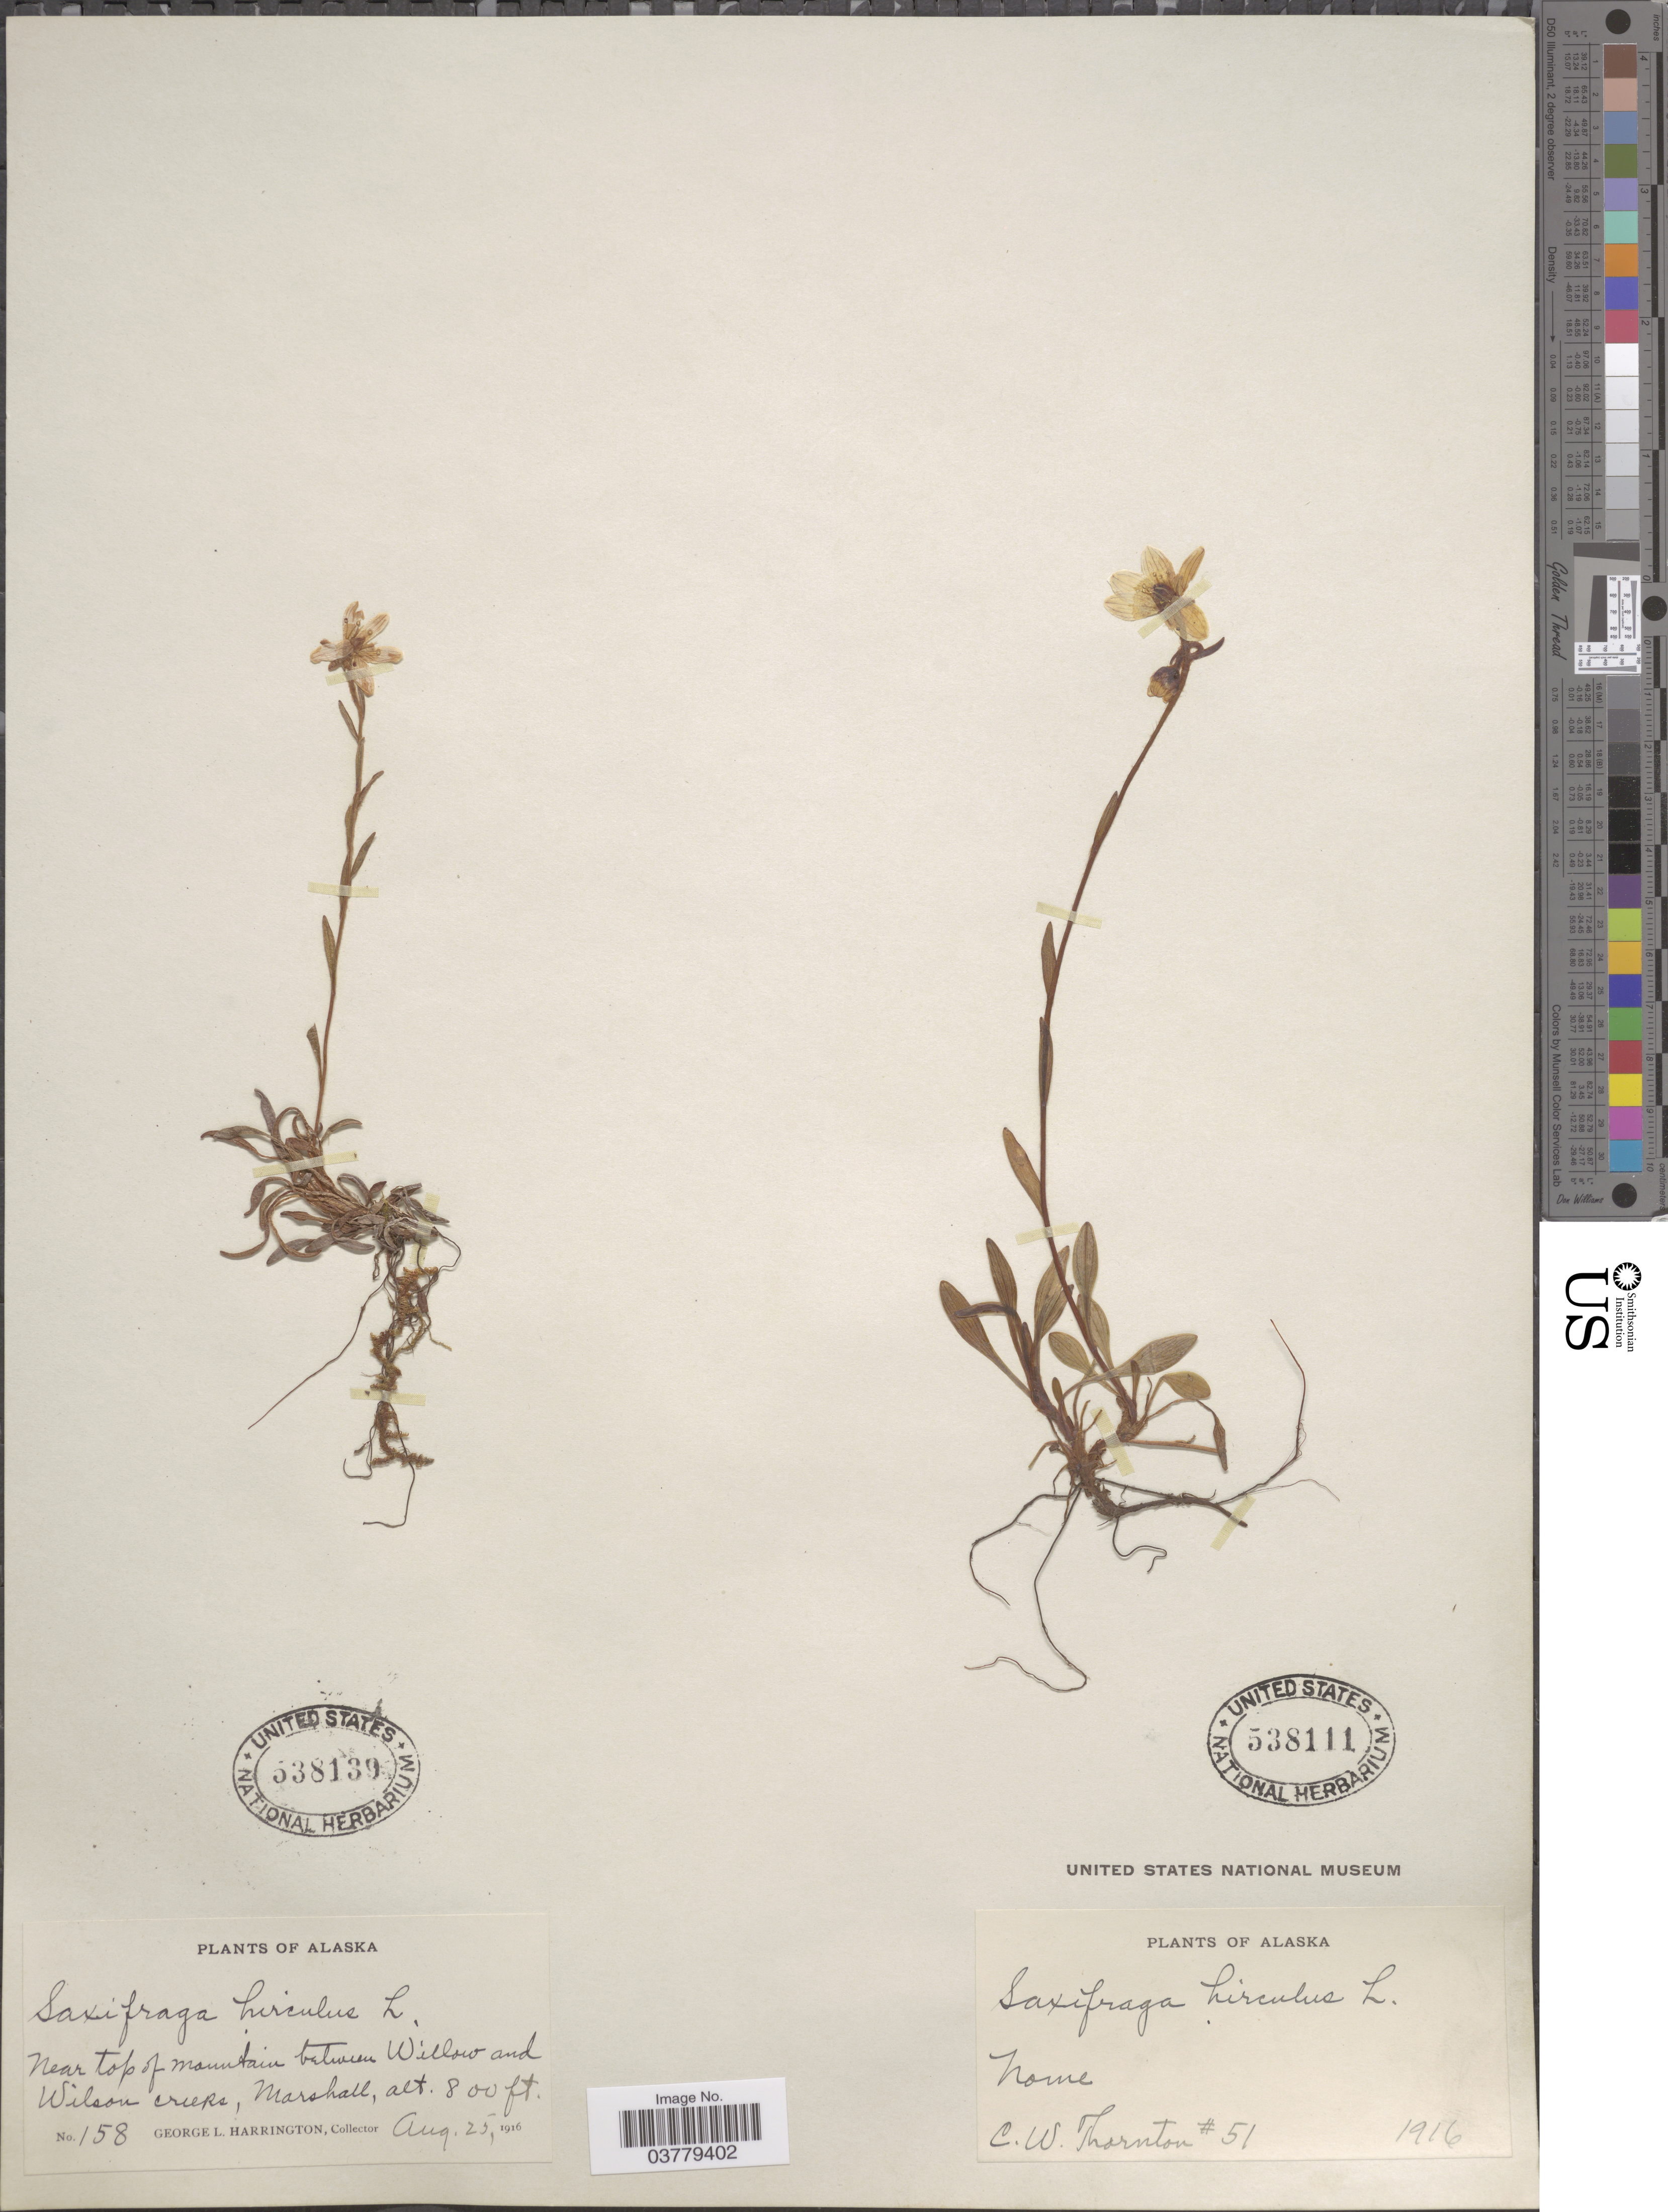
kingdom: Plantae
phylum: Tracheophyta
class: Magnoliopsida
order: Saxifragales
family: Saxifragaceae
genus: Saxifraga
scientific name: Saxifraga hirculus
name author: L.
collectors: G. Harrington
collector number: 158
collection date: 1916-08-25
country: United States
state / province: Alaska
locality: Near top of mountain between Willow and Wilson creeks, Marshall.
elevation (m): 244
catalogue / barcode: US 538139-2